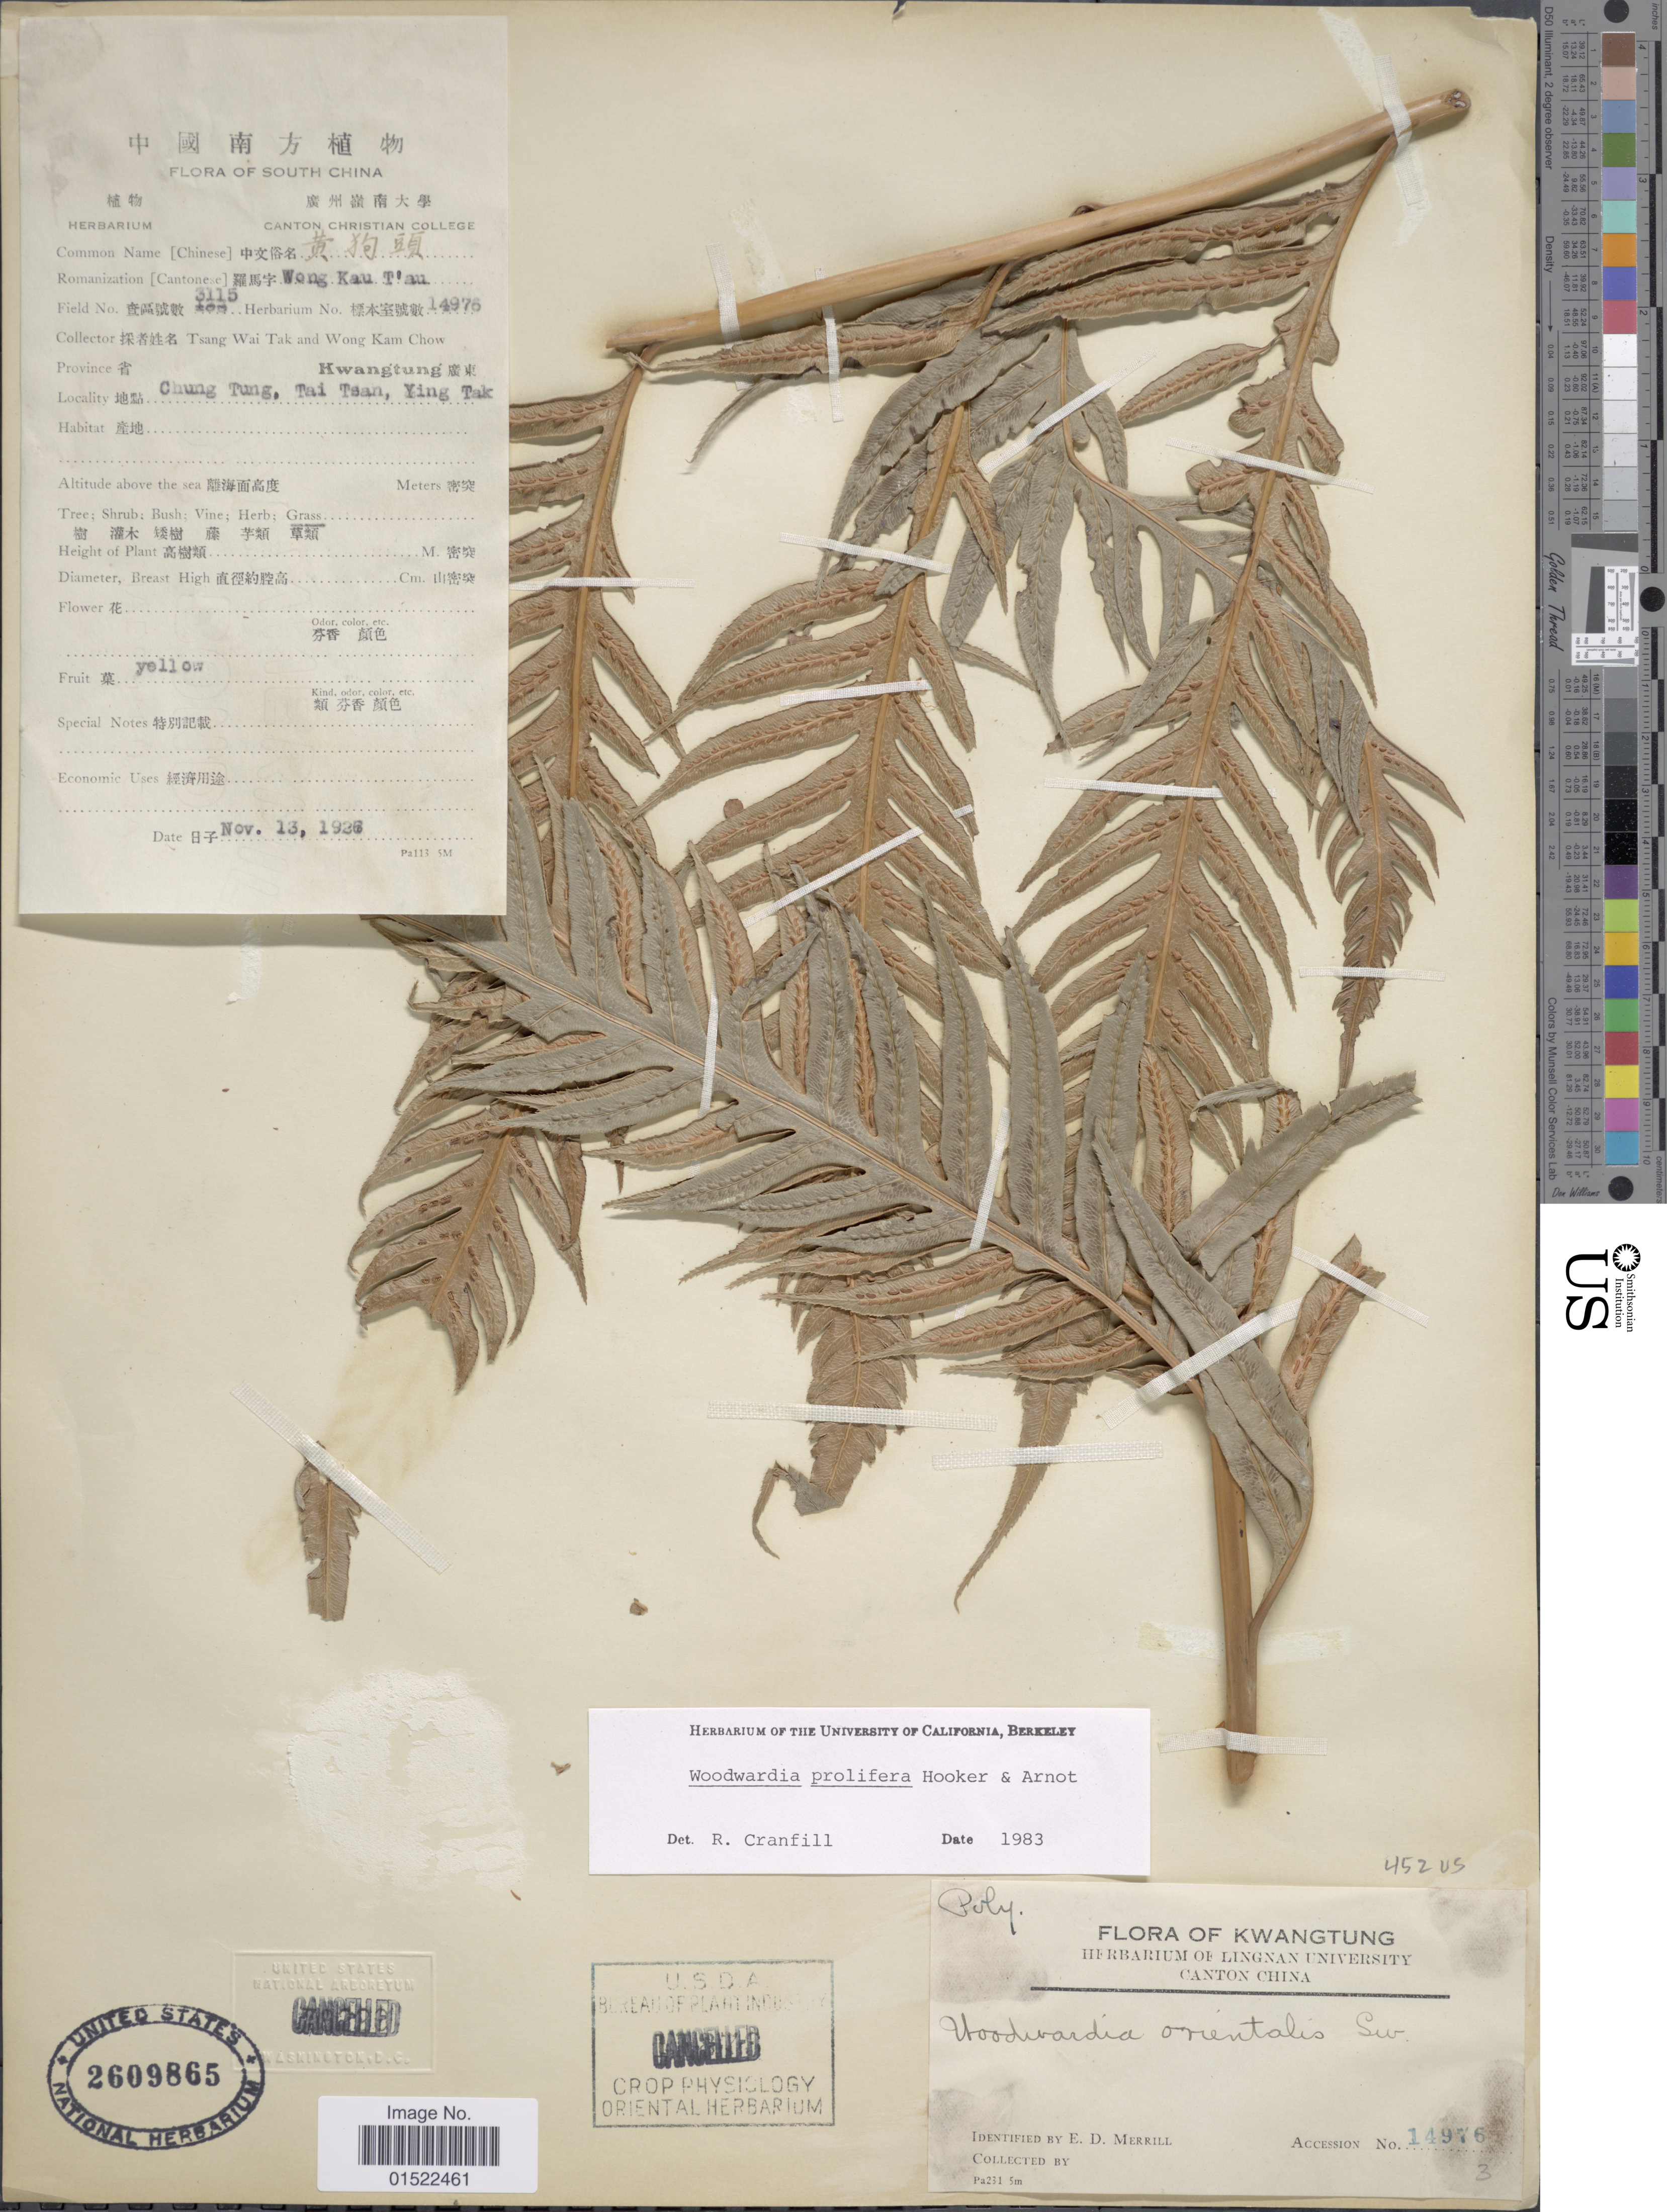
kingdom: Plantae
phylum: Tracheophyta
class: Polypodiopsida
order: Polypodiales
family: Blechnaceae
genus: Woodwardia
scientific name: Woodwardia prolifera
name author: Hook. & Arn.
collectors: W. T. Tsang & W. Chow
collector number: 3115/14976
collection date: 1936-11-13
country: China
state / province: Guangdong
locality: Kwangtung, Chung Tung, Tai Tsan, Ying Tak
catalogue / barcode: US 2609865